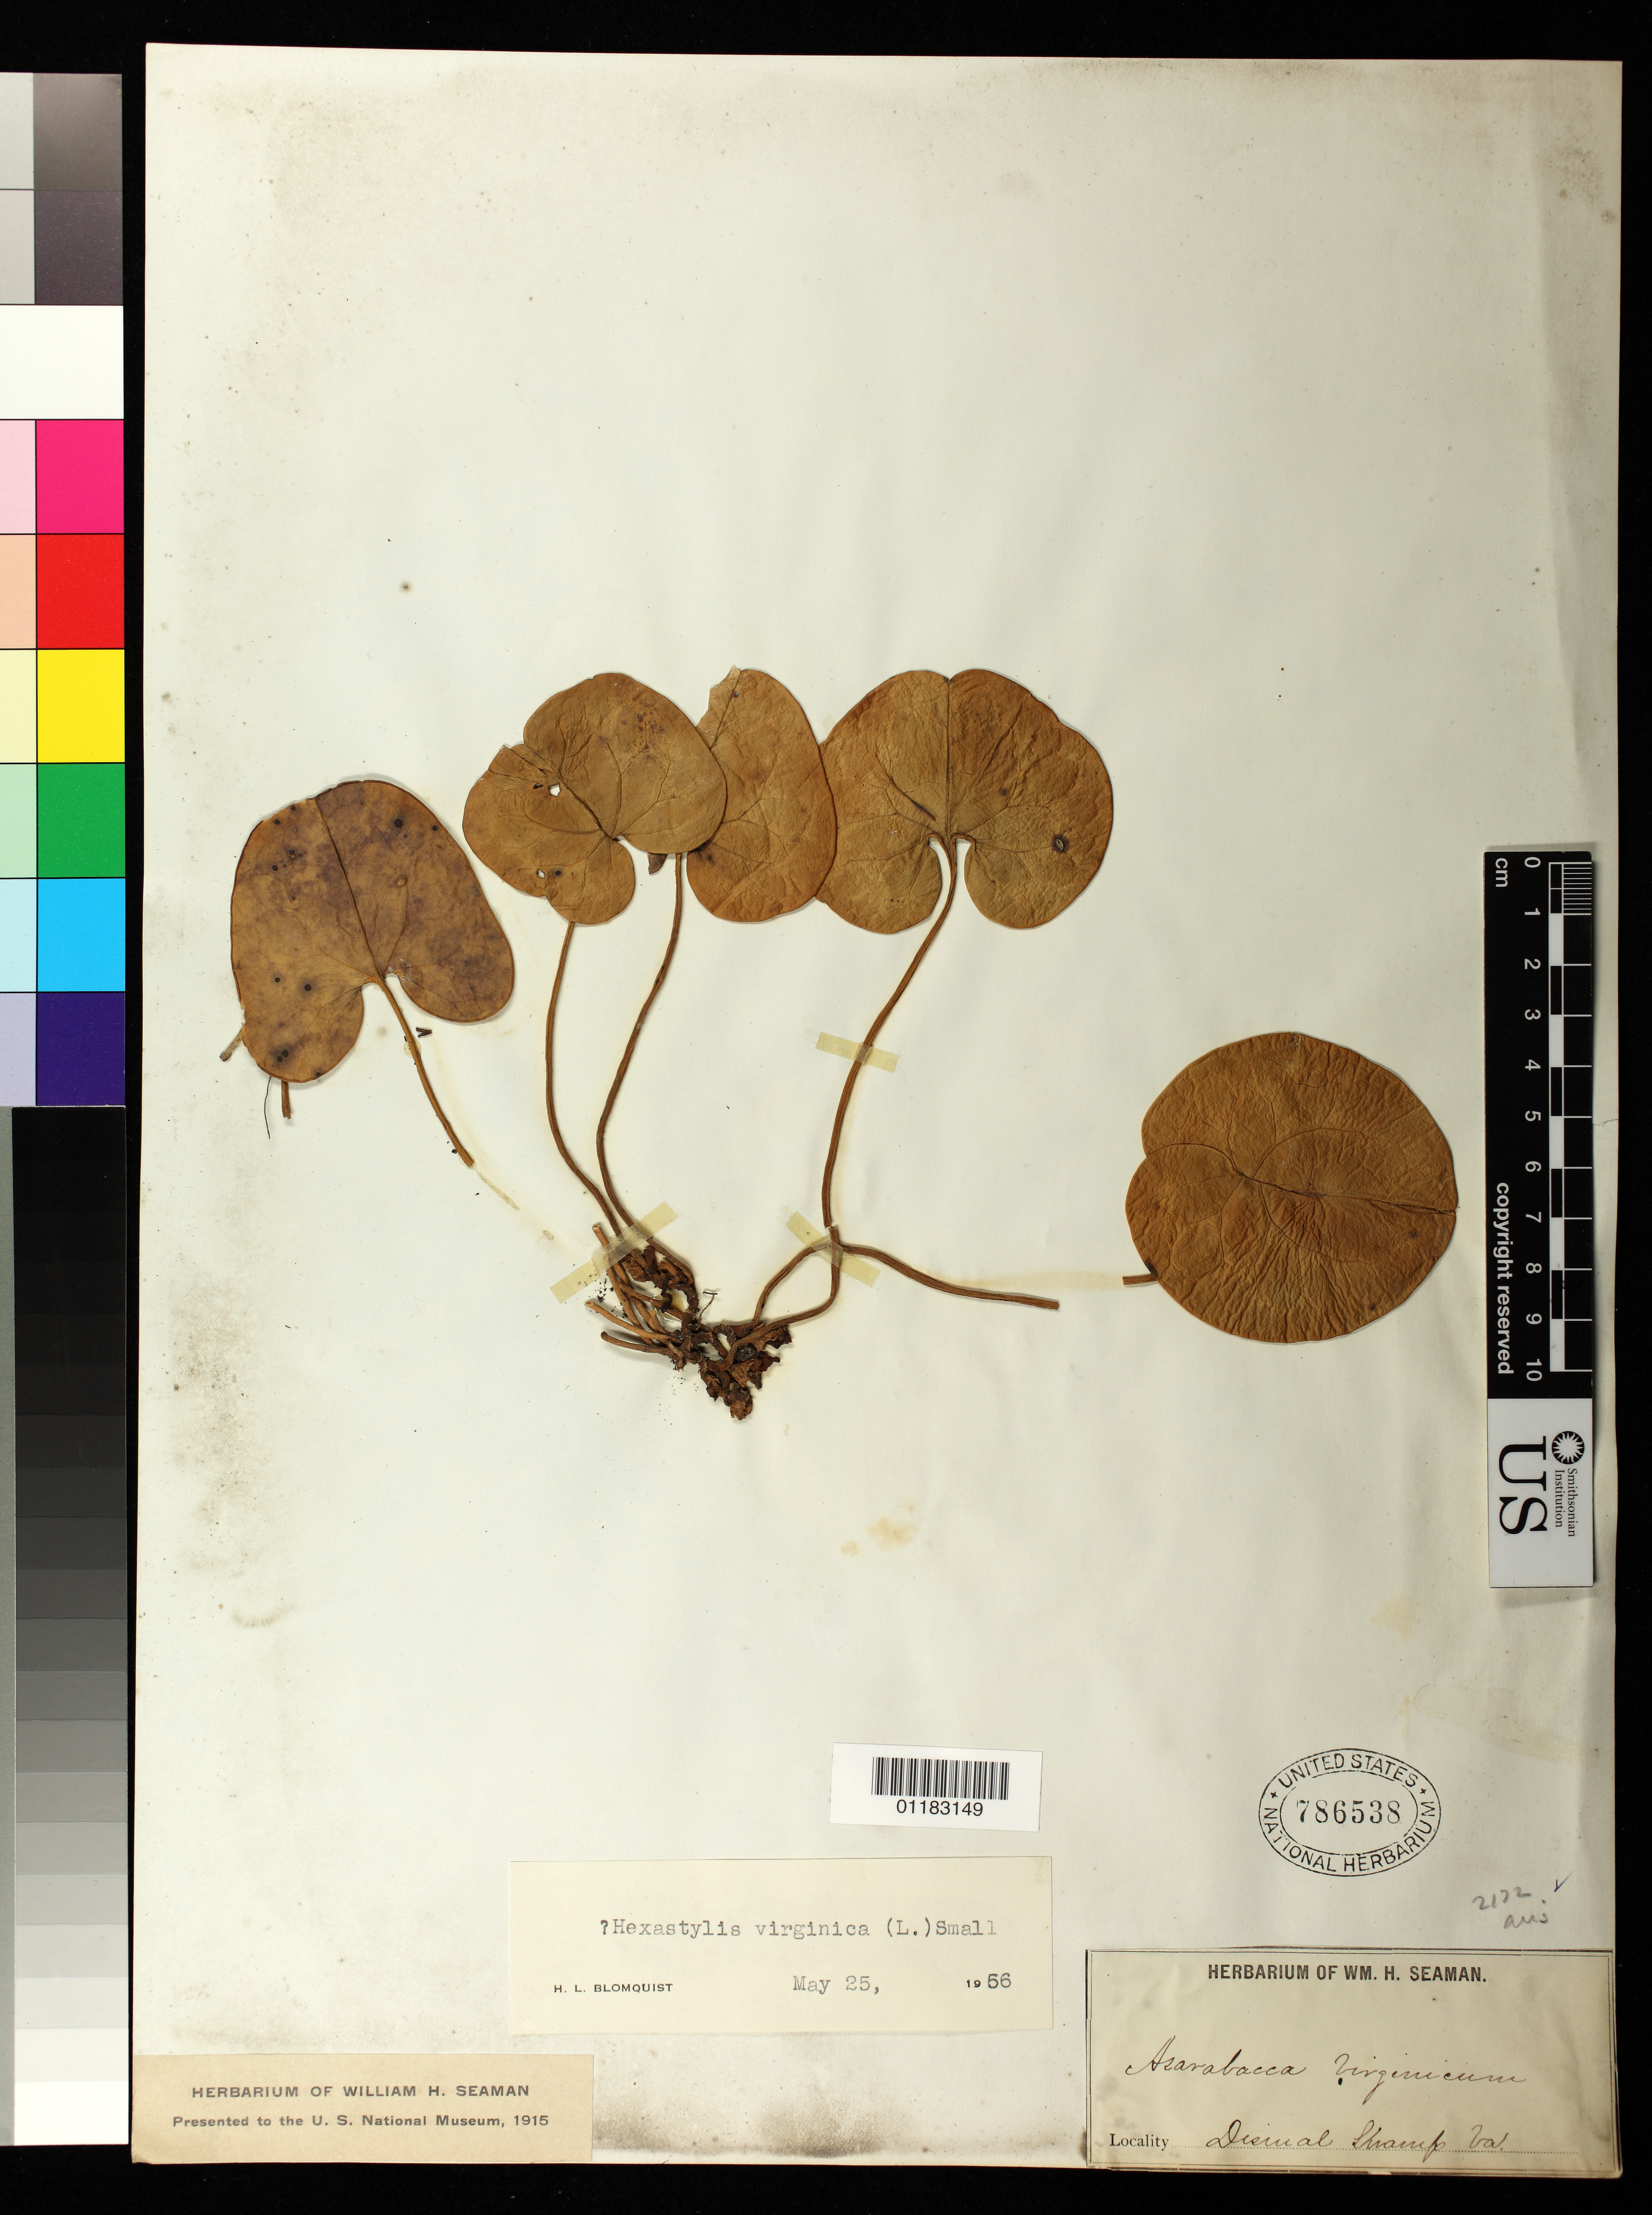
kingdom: Plantae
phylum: Tracheophyta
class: Magnoliopsida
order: Piperales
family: Aristolochiaceae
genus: Hexastylis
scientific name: Hexastylis virginica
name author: (L.) Small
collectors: W. Seaman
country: United States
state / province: Virginia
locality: Dismal Swamp, City of Chesapeake.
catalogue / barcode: US 786538